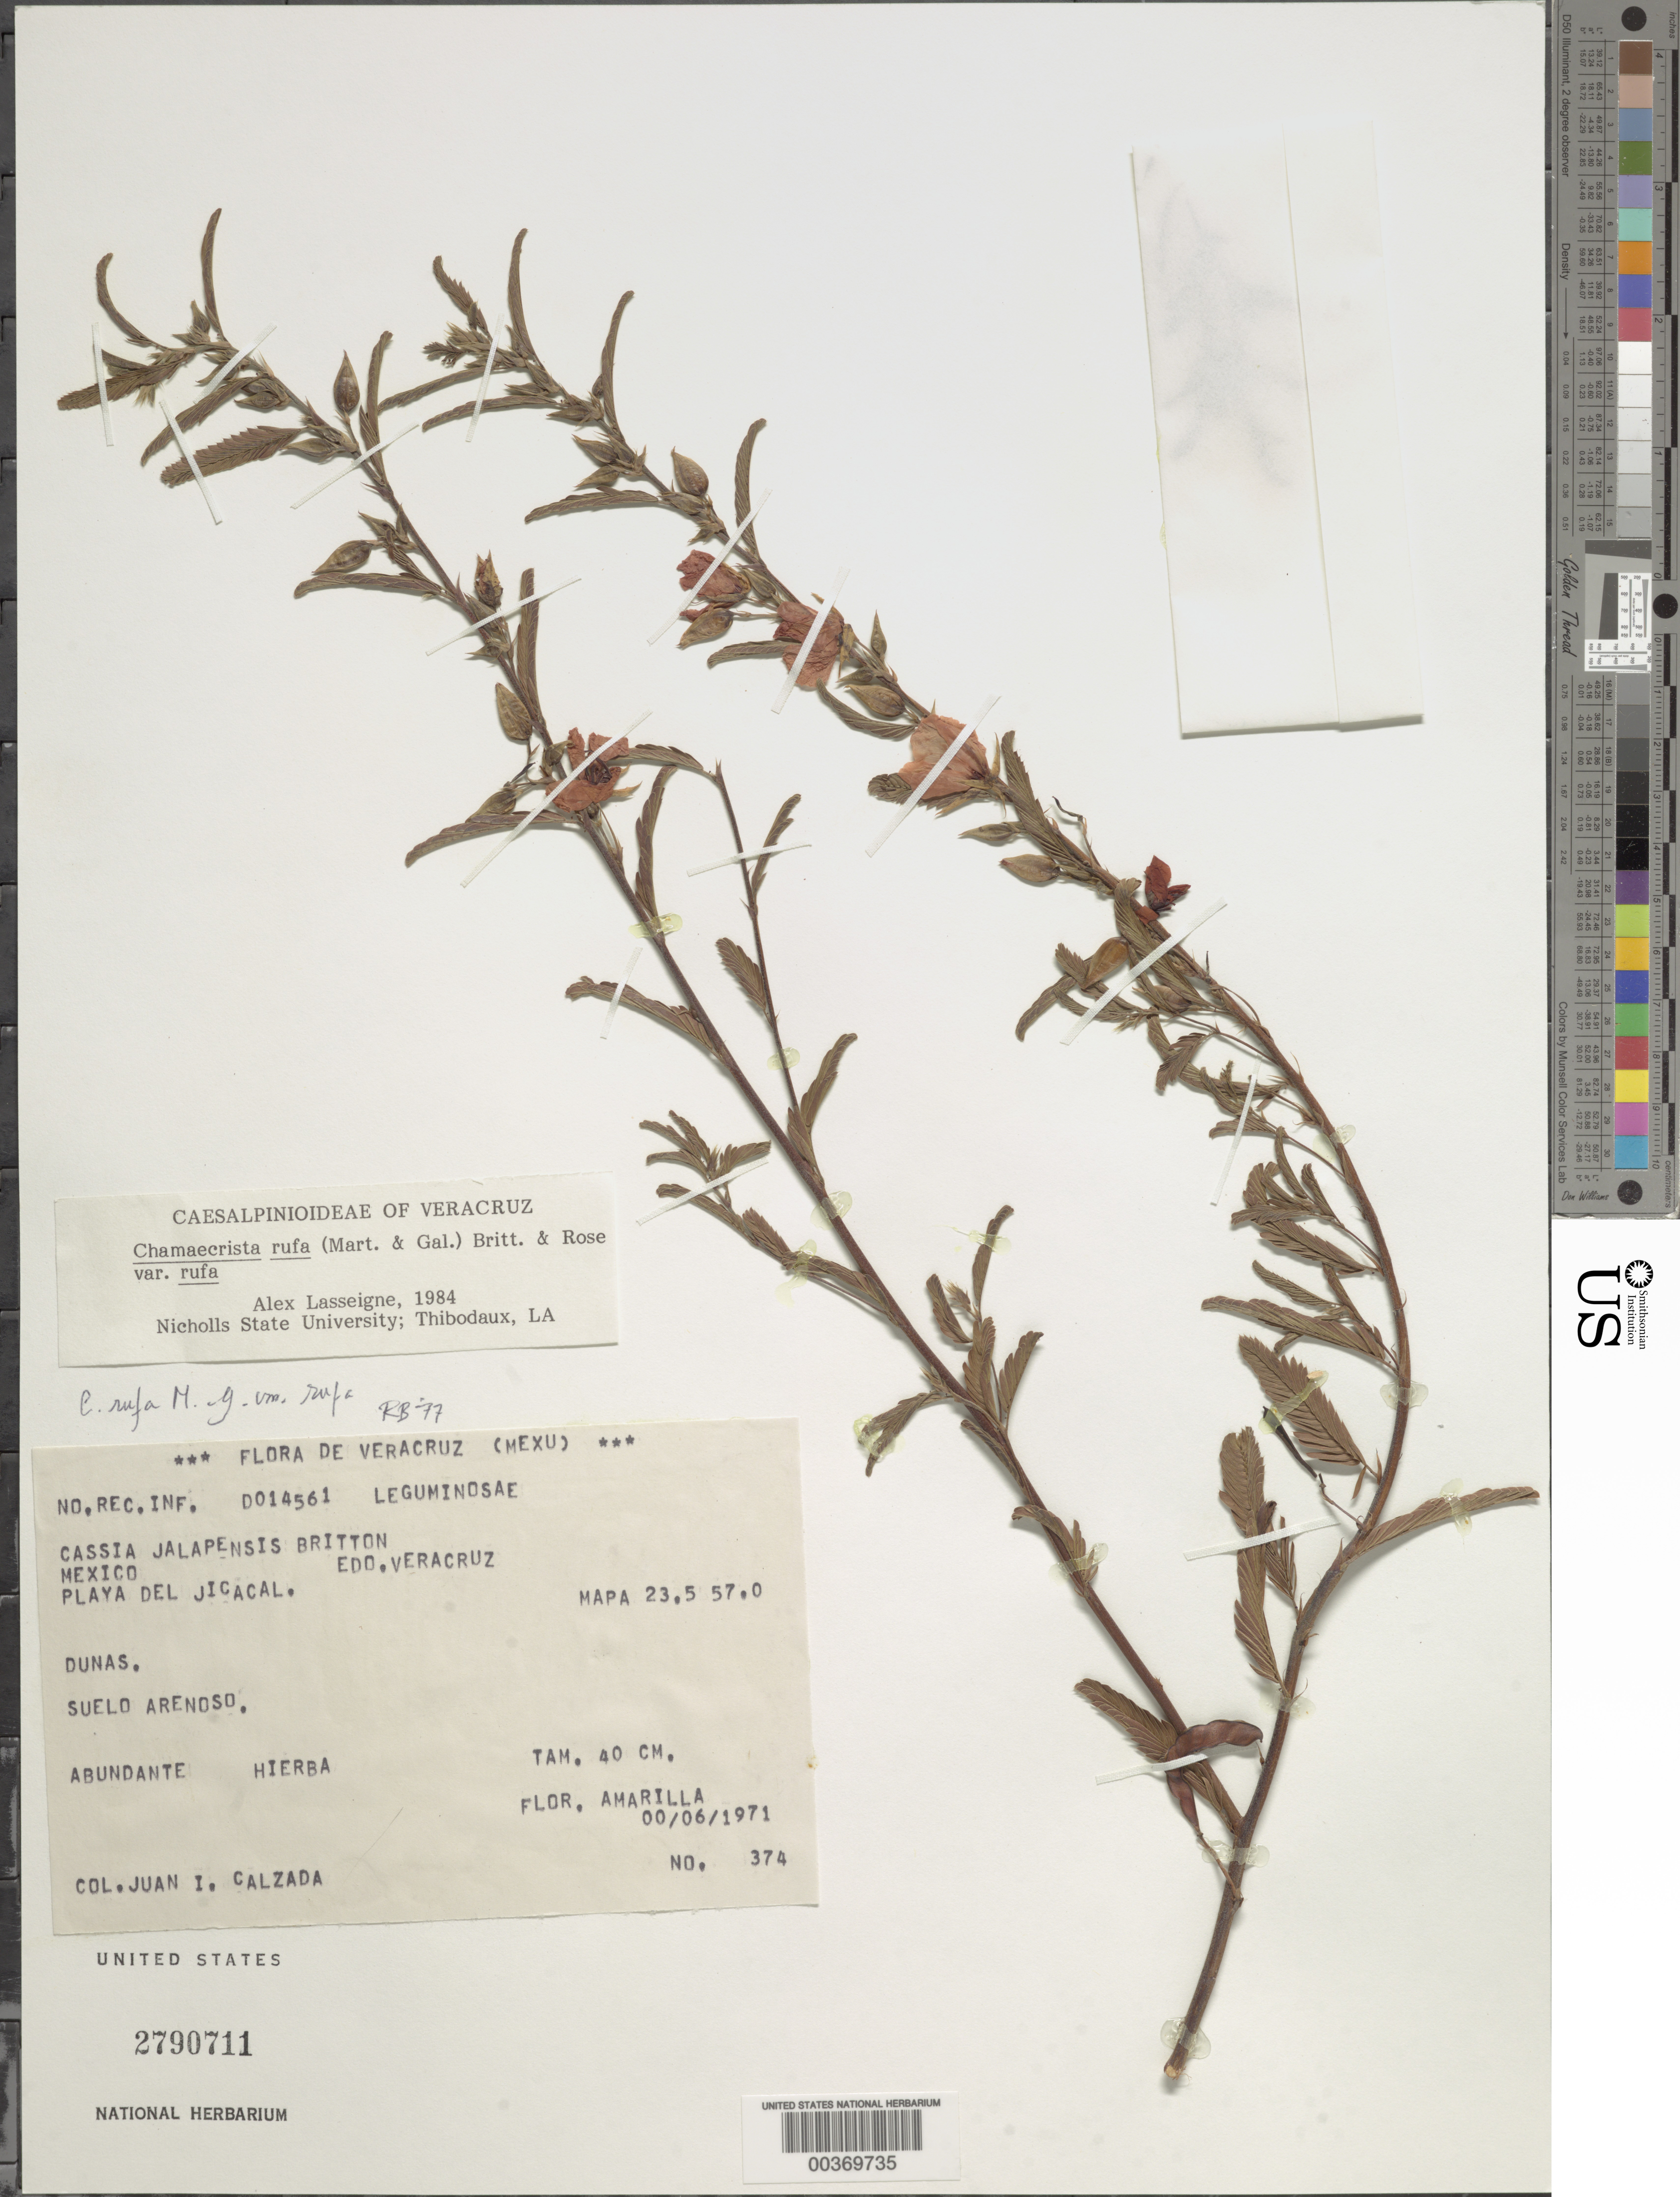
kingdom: Plantae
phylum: Tracheophyta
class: Magnoliopsida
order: Fabales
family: Fabaceae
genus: Chamaecrista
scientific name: Chamaecrista rufa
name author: Britton & Rose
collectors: J. I. Calzada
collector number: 374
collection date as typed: Jun 1971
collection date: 1971-06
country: Mexico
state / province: Veracruz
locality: Playa del jicacal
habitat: Suelo arenoso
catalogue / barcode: US 2790711